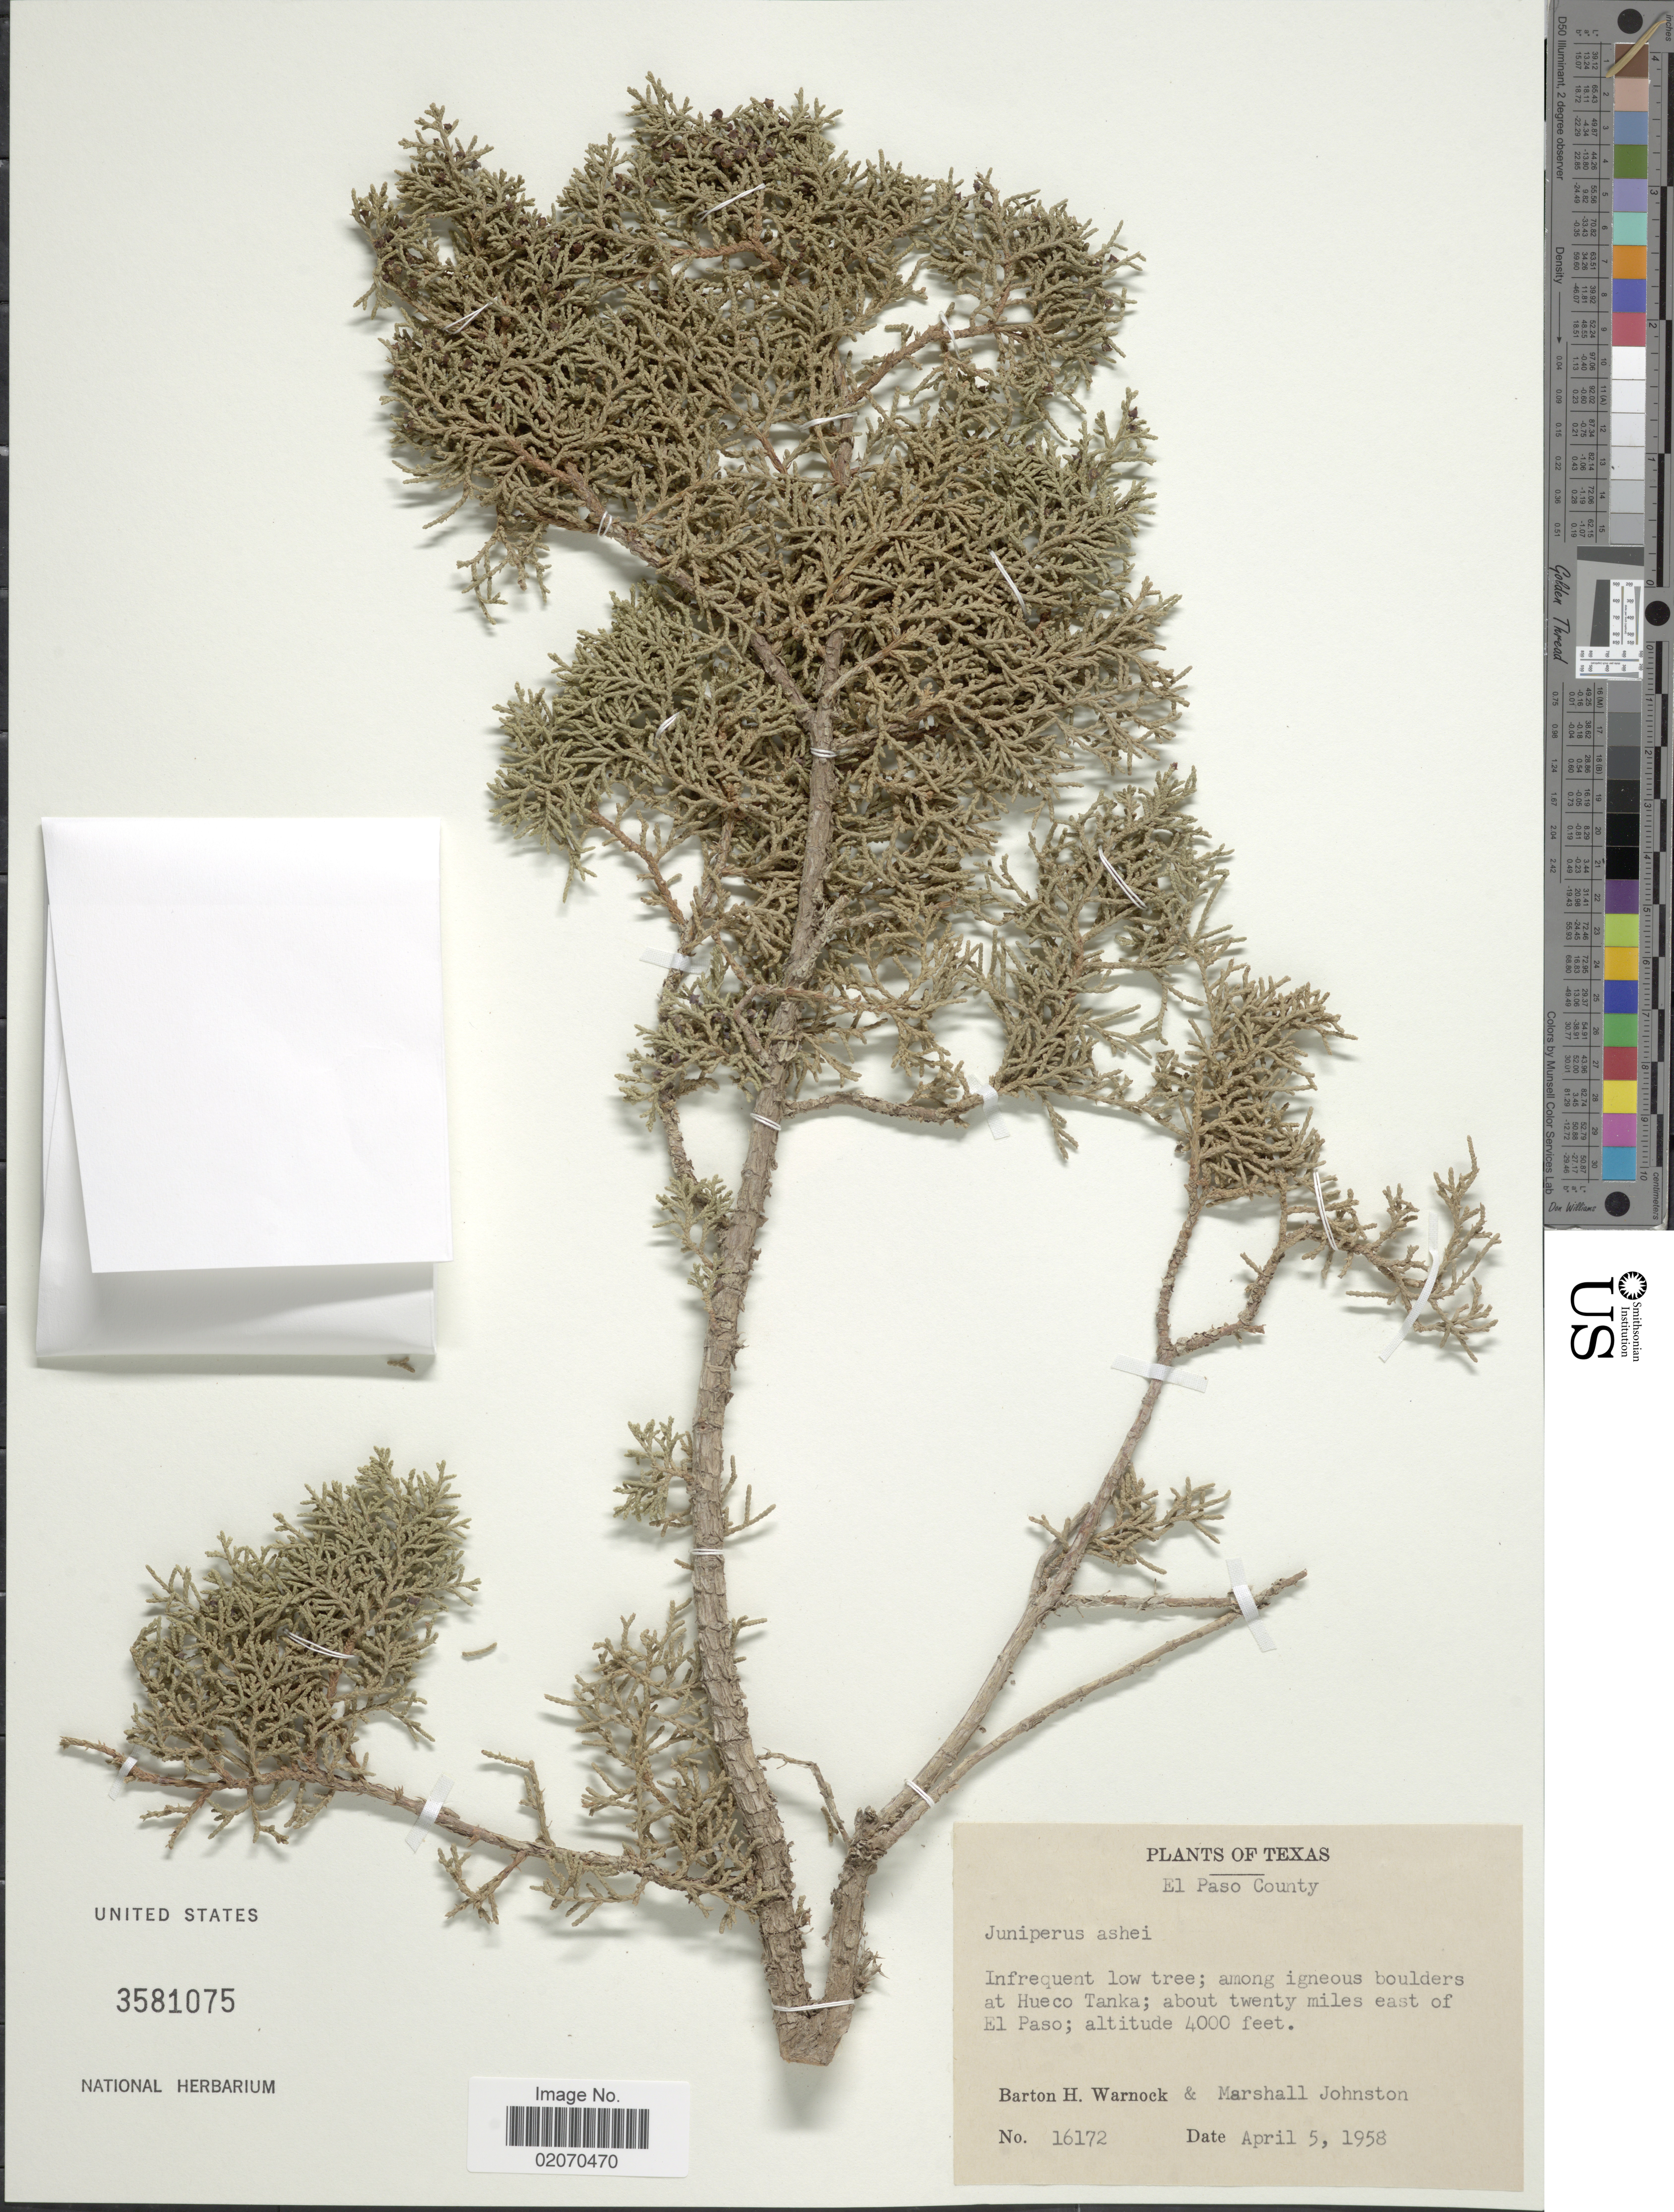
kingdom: Plantae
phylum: Tracheophyta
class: Pinopsida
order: Pinales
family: Cupressaceae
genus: Juniperus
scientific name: Juniperus ashei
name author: J. Buchholz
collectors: B. H. Warnock & M. Johnston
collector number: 16172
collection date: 1958-04-05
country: United States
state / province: Texas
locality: El paso County, About twenty miles east of El Paso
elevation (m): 1219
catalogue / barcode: US 3581075